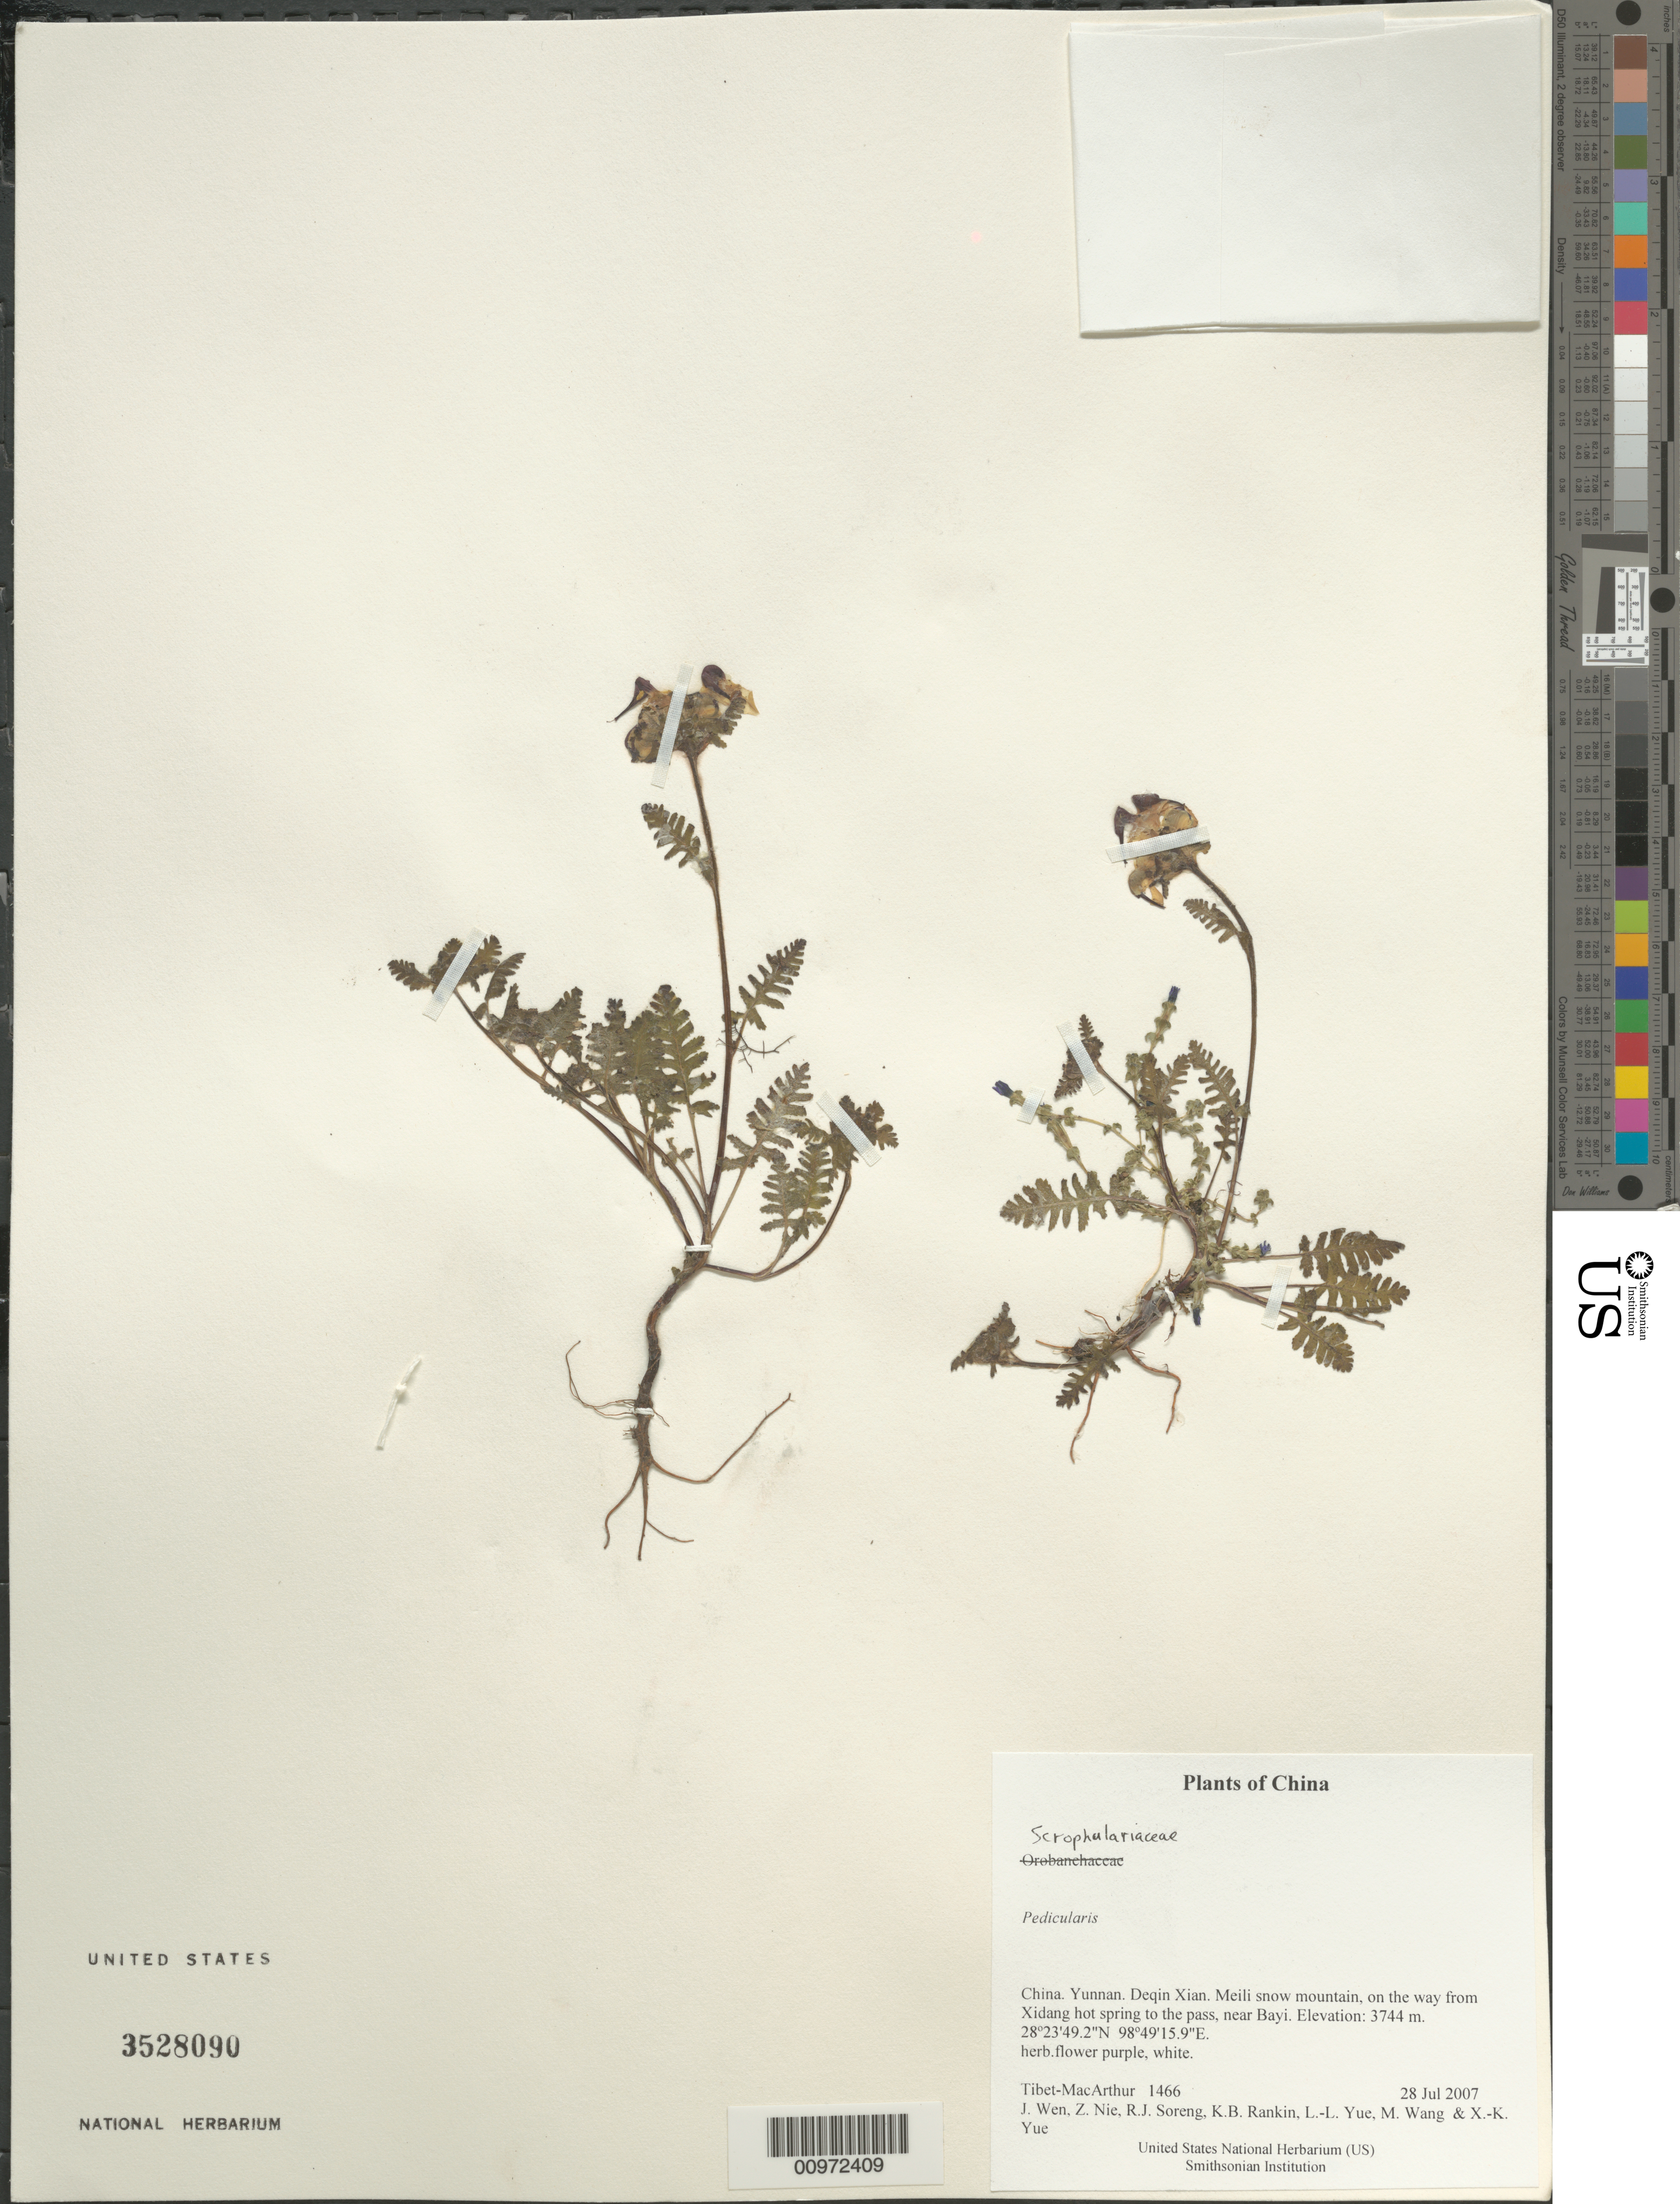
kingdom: Plantae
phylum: Tracheophyta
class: Magnoliopsida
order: Lamiales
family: Orobanchaceae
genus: Pedicularis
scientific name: Pedicularis sp.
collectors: Tibet-MacArthur, J. Wen, Z. Nie, R. J. Soreng, K. Rankin, L. Yue, M. Wang & X. Yue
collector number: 1466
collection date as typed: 28 Jul 2007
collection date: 2007-07-28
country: China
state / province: Yunnan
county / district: Deqin Xian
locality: Meili snow mountain, on the way from Xidang hot spring to the pass, near Bayi.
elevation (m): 3744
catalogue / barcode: US 3528090